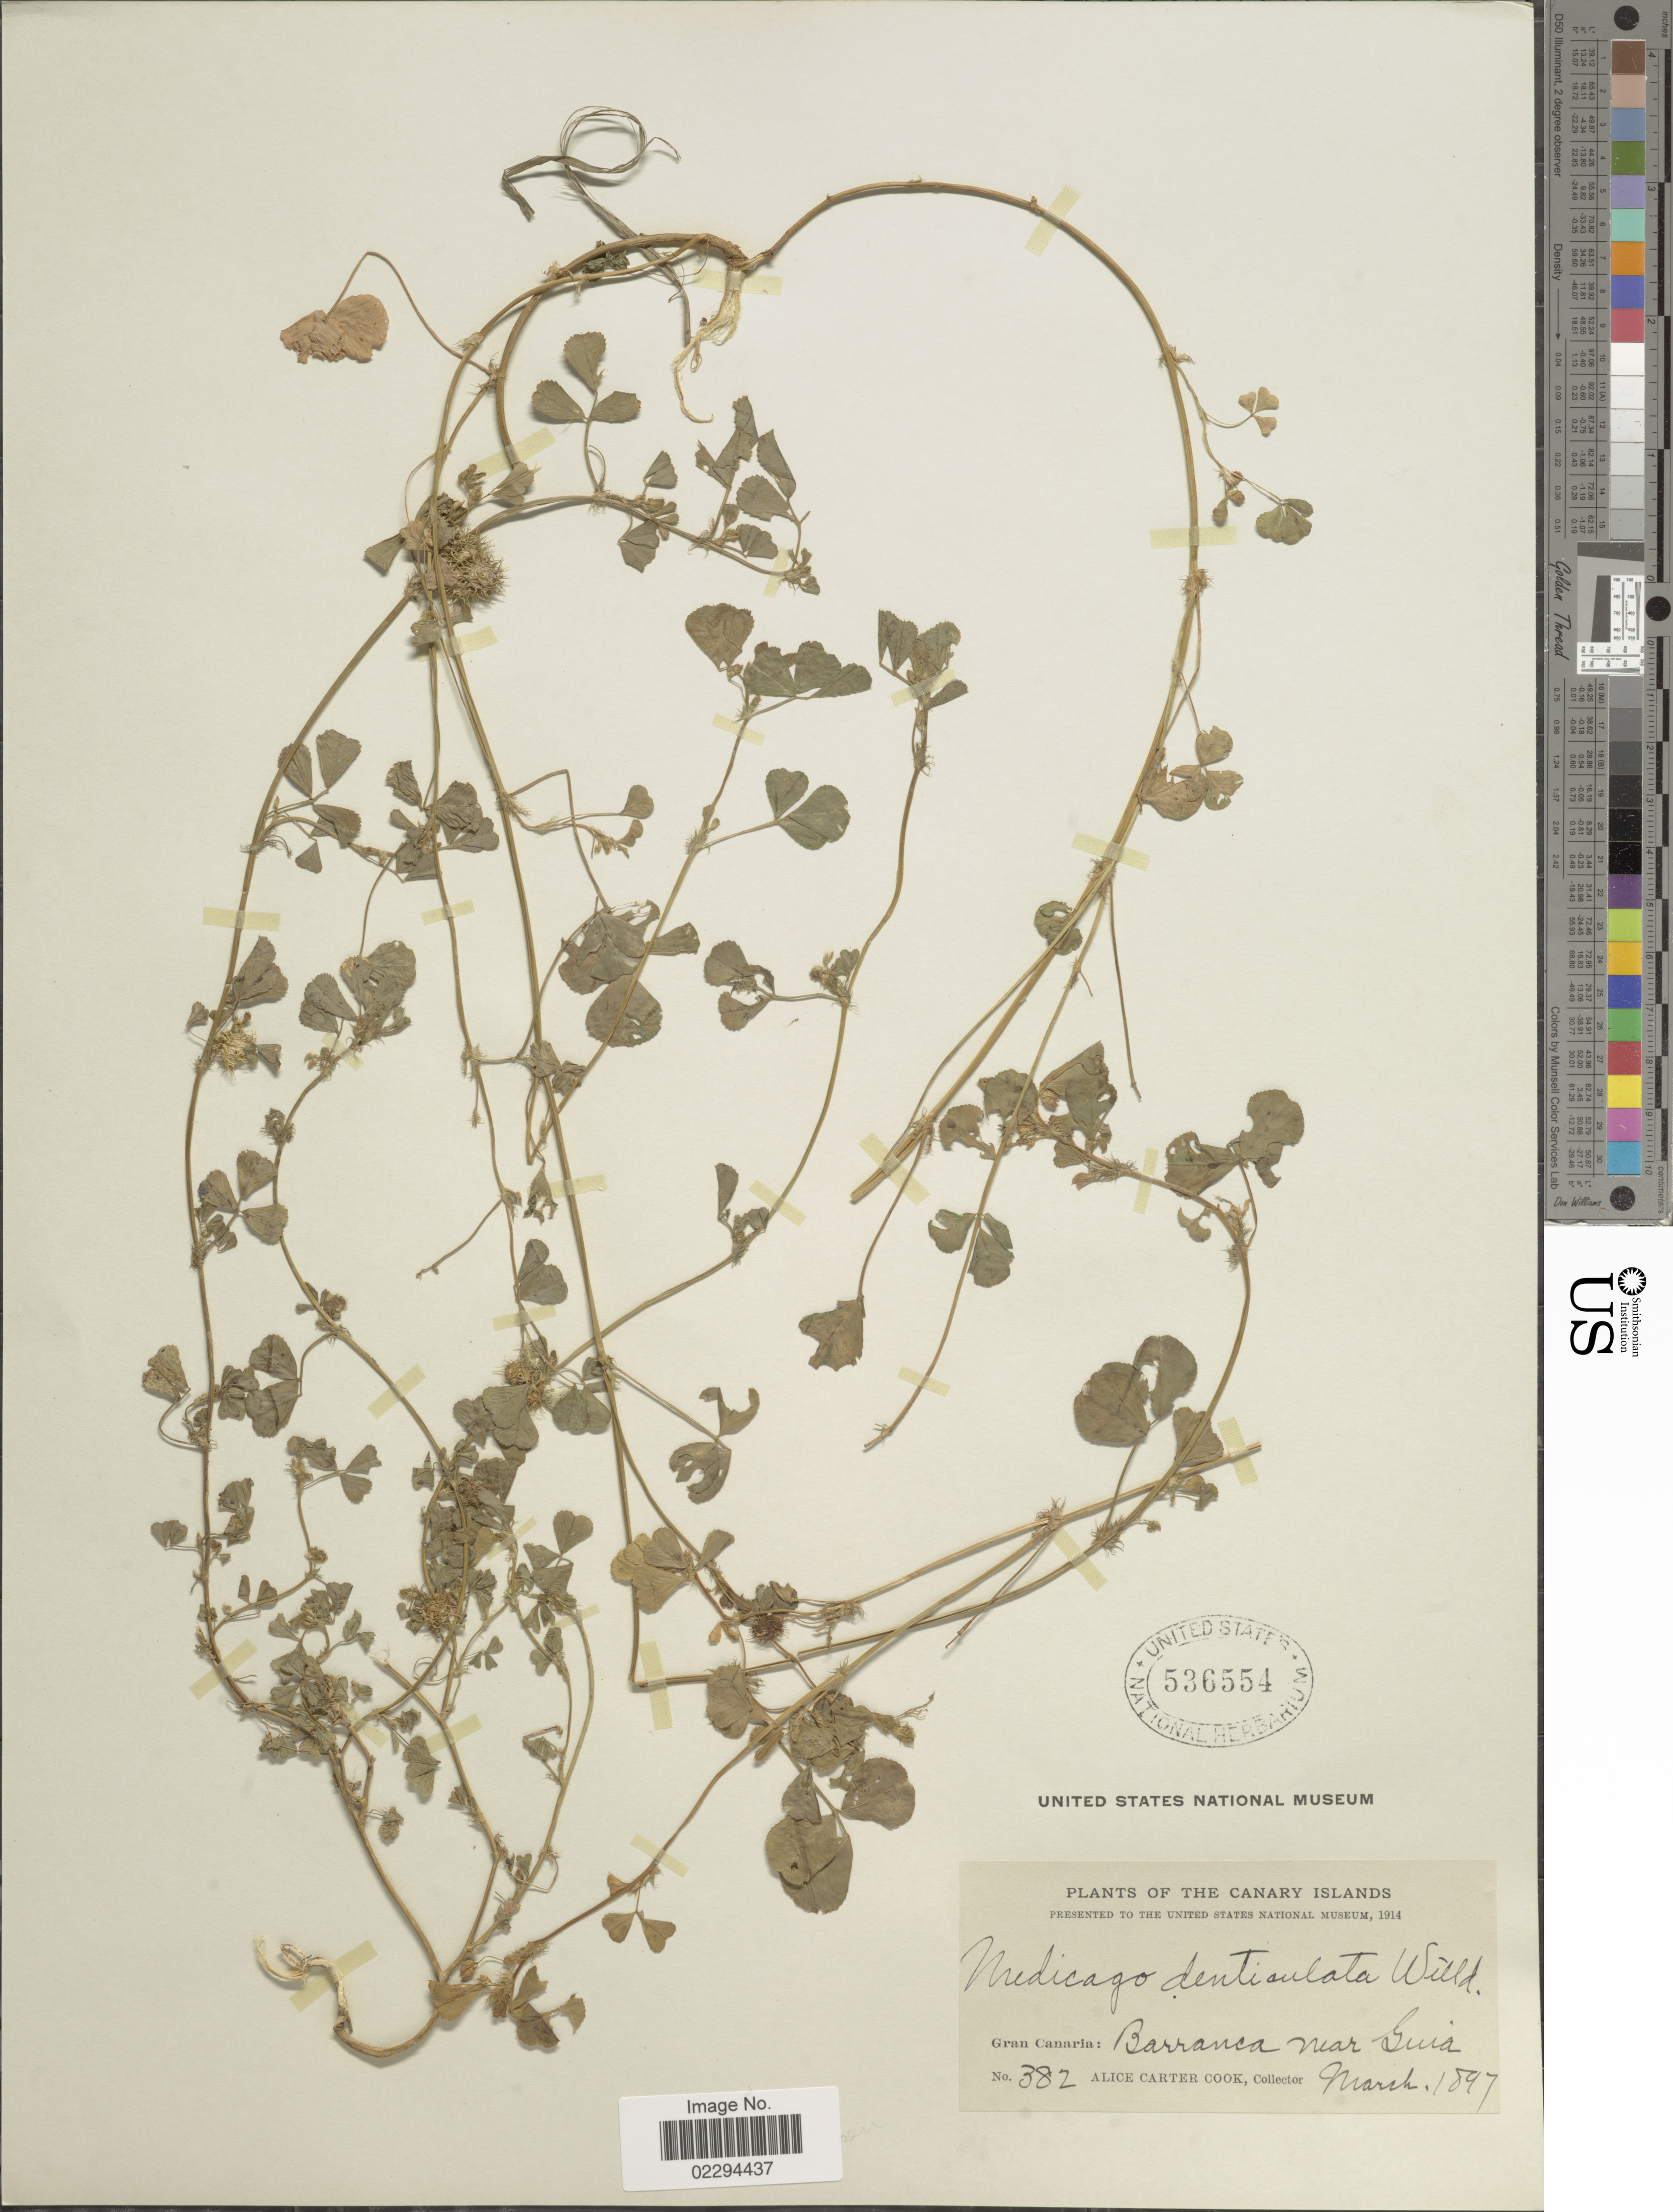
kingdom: Plantae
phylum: Tracheophyta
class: Magnoliopsida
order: Fabales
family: Fabaceae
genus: Medicago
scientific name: Medicago hispida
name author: Gaertn.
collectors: Alice C. Cook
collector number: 382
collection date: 1897-03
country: Spain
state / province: Canarias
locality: Canary Islands. Gran Canaria: Barranca near Guia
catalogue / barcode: US 536554